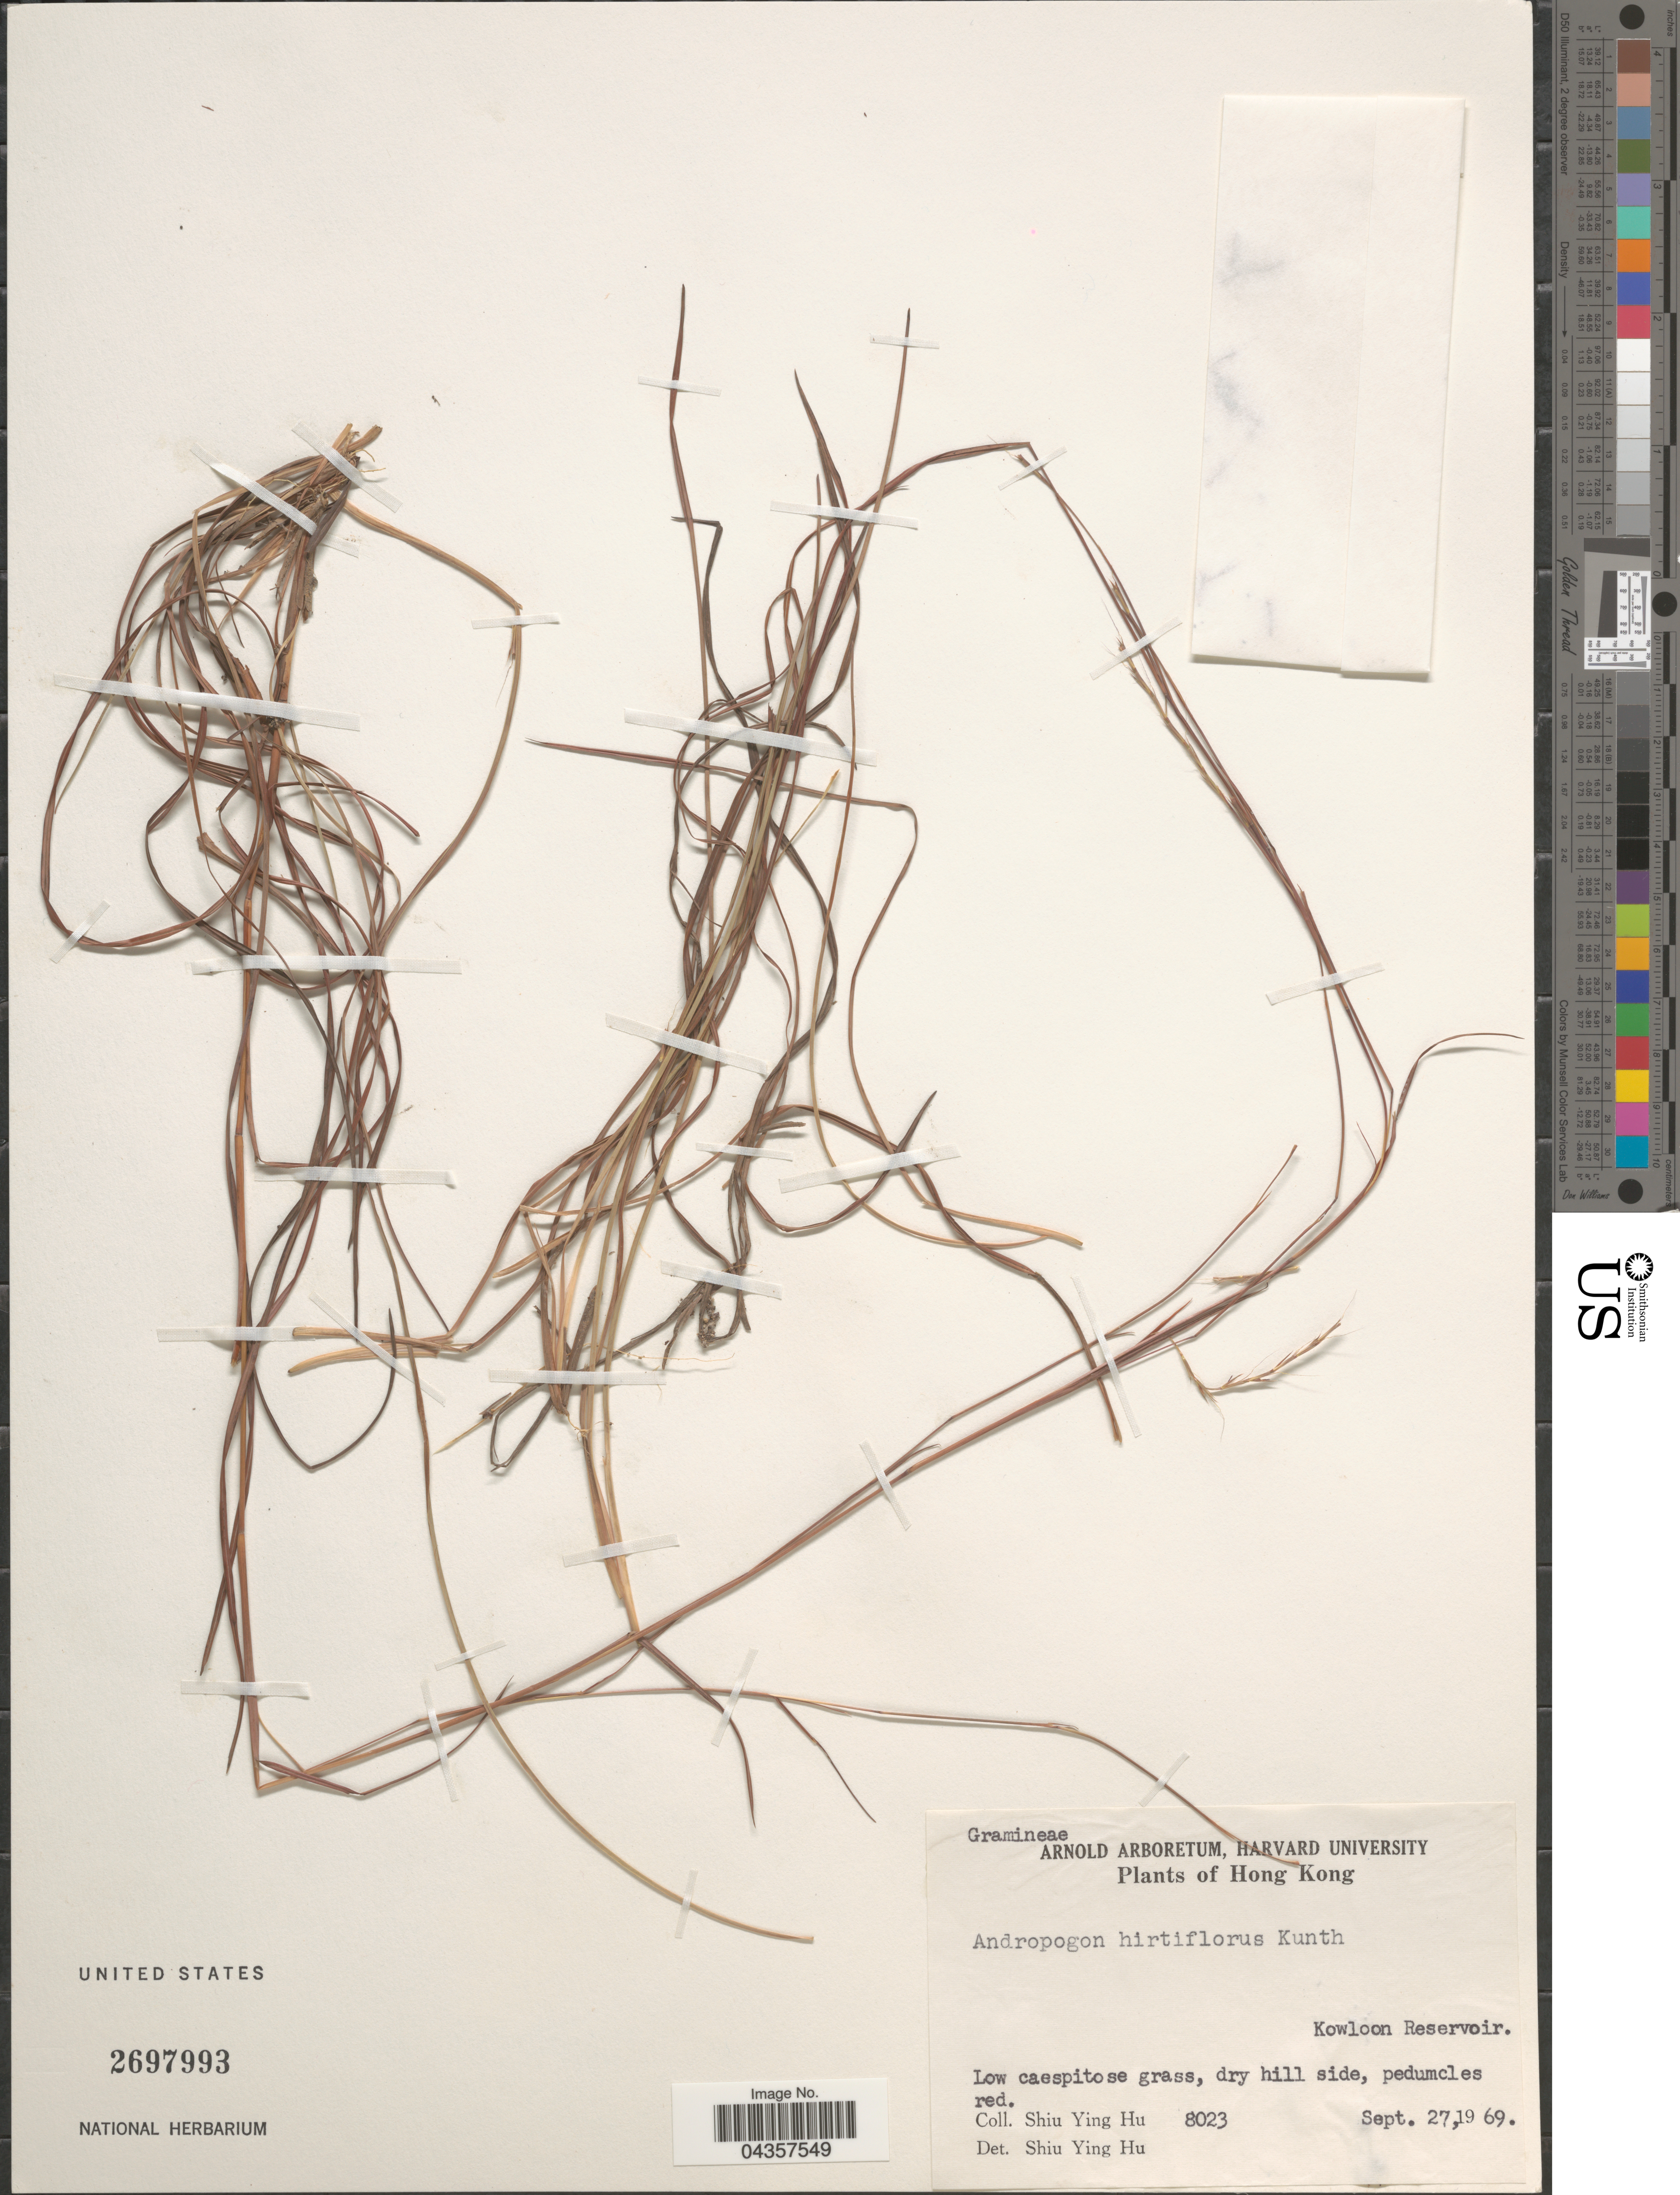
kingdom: Plantae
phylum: Tracheophyta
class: Liliopsida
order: Poales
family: Poaceae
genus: Schizachyrium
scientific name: Schizachyrium sp.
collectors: S. Y. Hu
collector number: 8023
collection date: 1969-09-27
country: China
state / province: Hong Kong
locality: Kowloon Reservoir.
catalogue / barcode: US 2697993